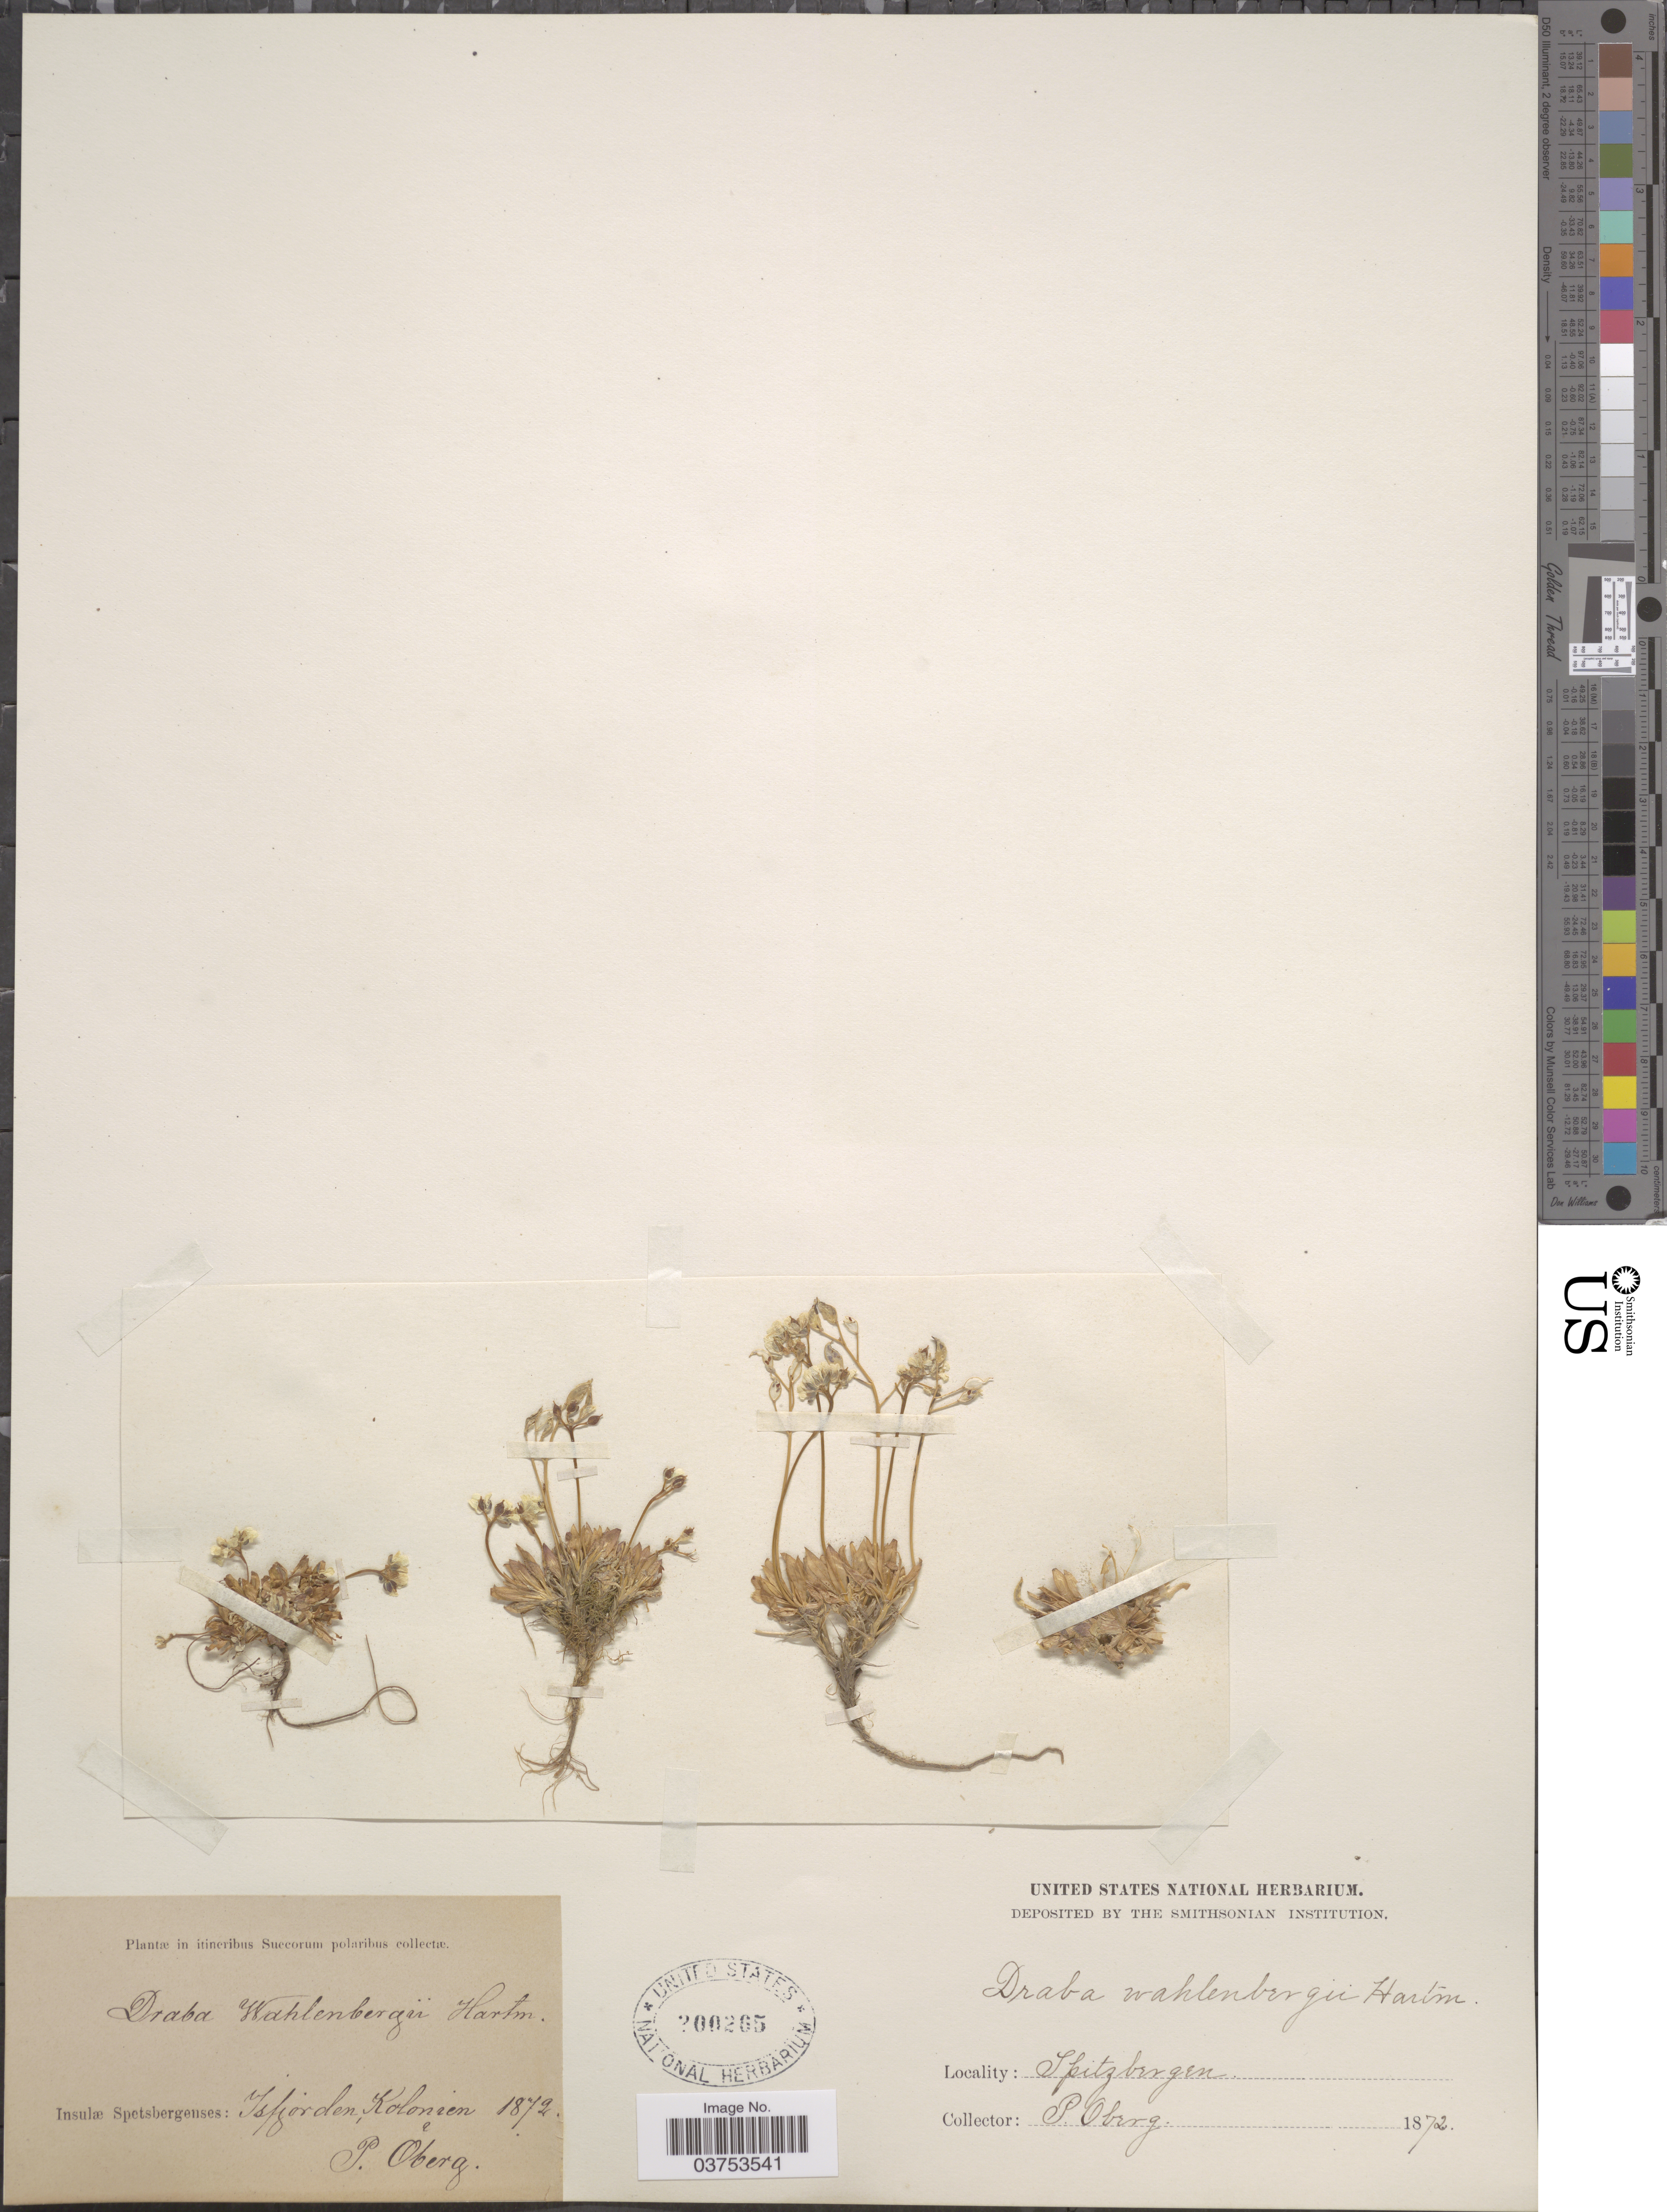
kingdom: Plantae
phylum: Tracheophyta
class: Magnoliopsida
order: Brassicales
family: Brassicaceae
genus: Draba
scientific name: Draba wahlenbergii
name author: Hartm.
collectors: P. Oberg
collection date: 1872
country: Norway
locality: In itineribus Suecorum polaribus. Insulæ Spetsbergenses: Isfjorden, Kolonien. Spitzbergen.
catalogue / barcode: US 200265